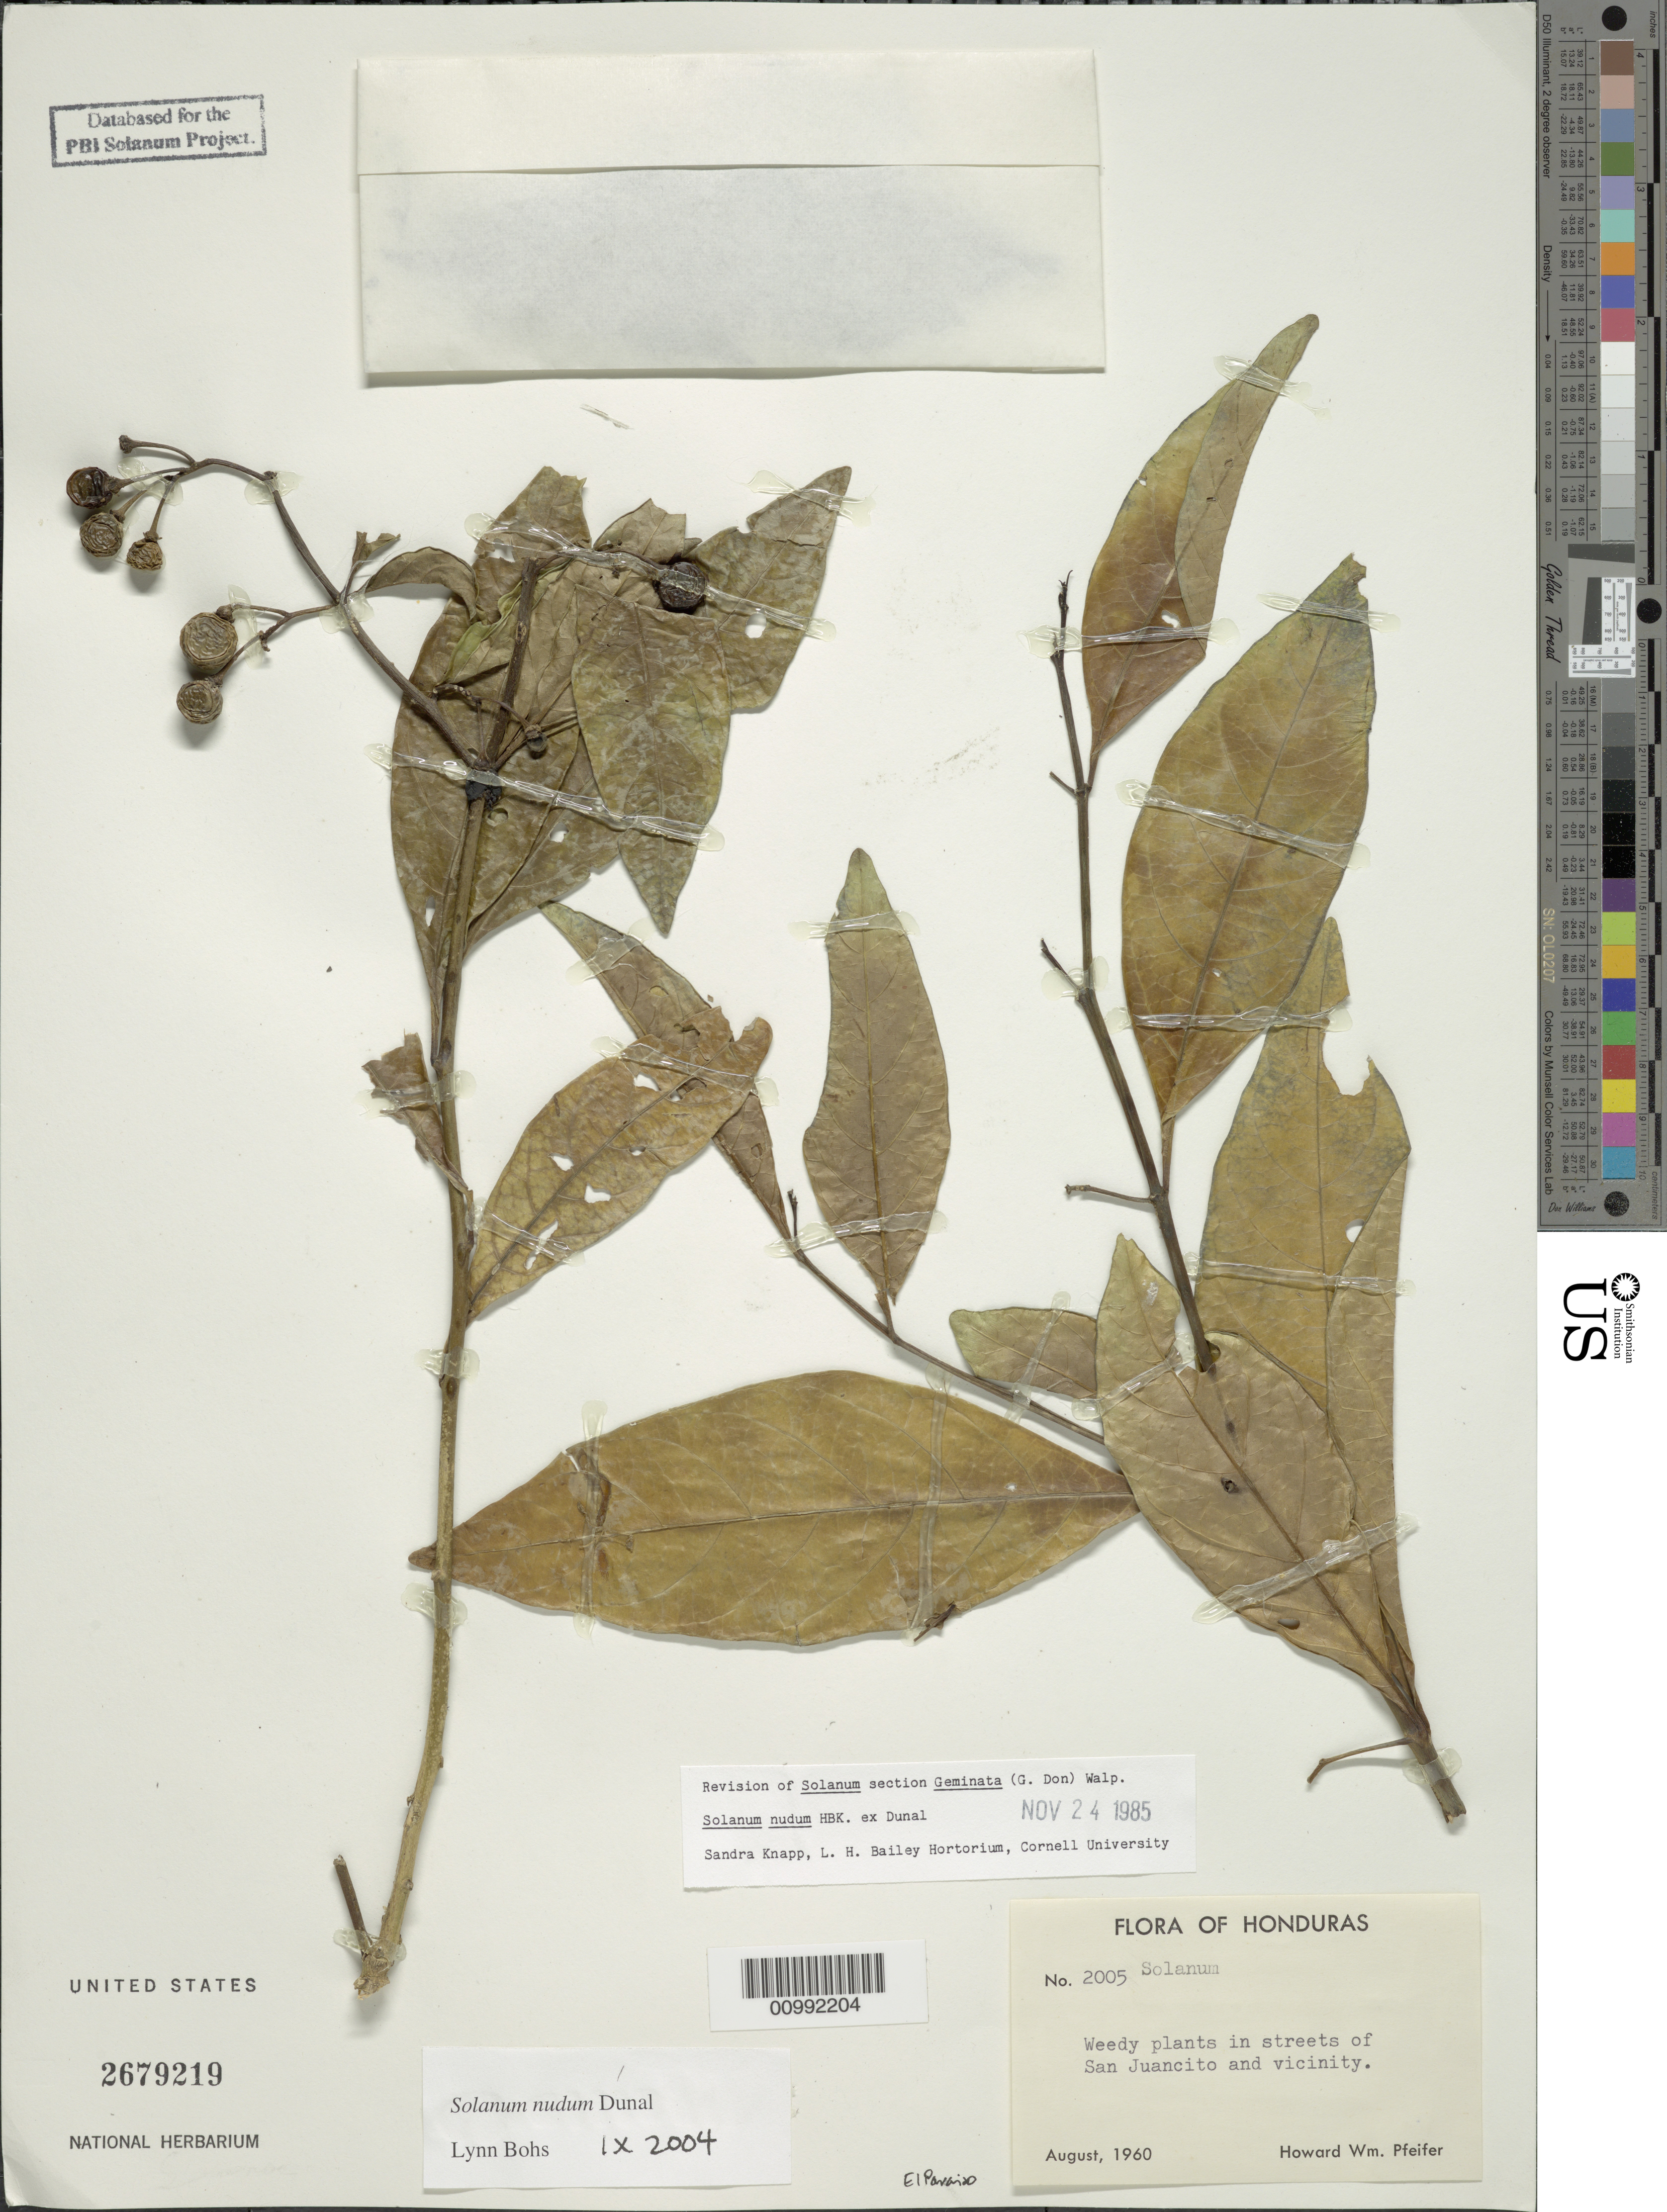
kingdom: Plantae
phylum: Tracheophyta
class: Magnoliopsida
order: Solanales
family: Solanaceae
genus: Solanum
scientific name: Solanum nudum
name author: Dunal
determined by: Bohs, L. A.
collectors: H. W. Pfeifer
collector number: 2005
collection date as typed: Aug 1960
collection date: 1960-08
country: Honduras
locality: in streets of San Juancito and vicinity.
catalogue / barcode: US 2679219